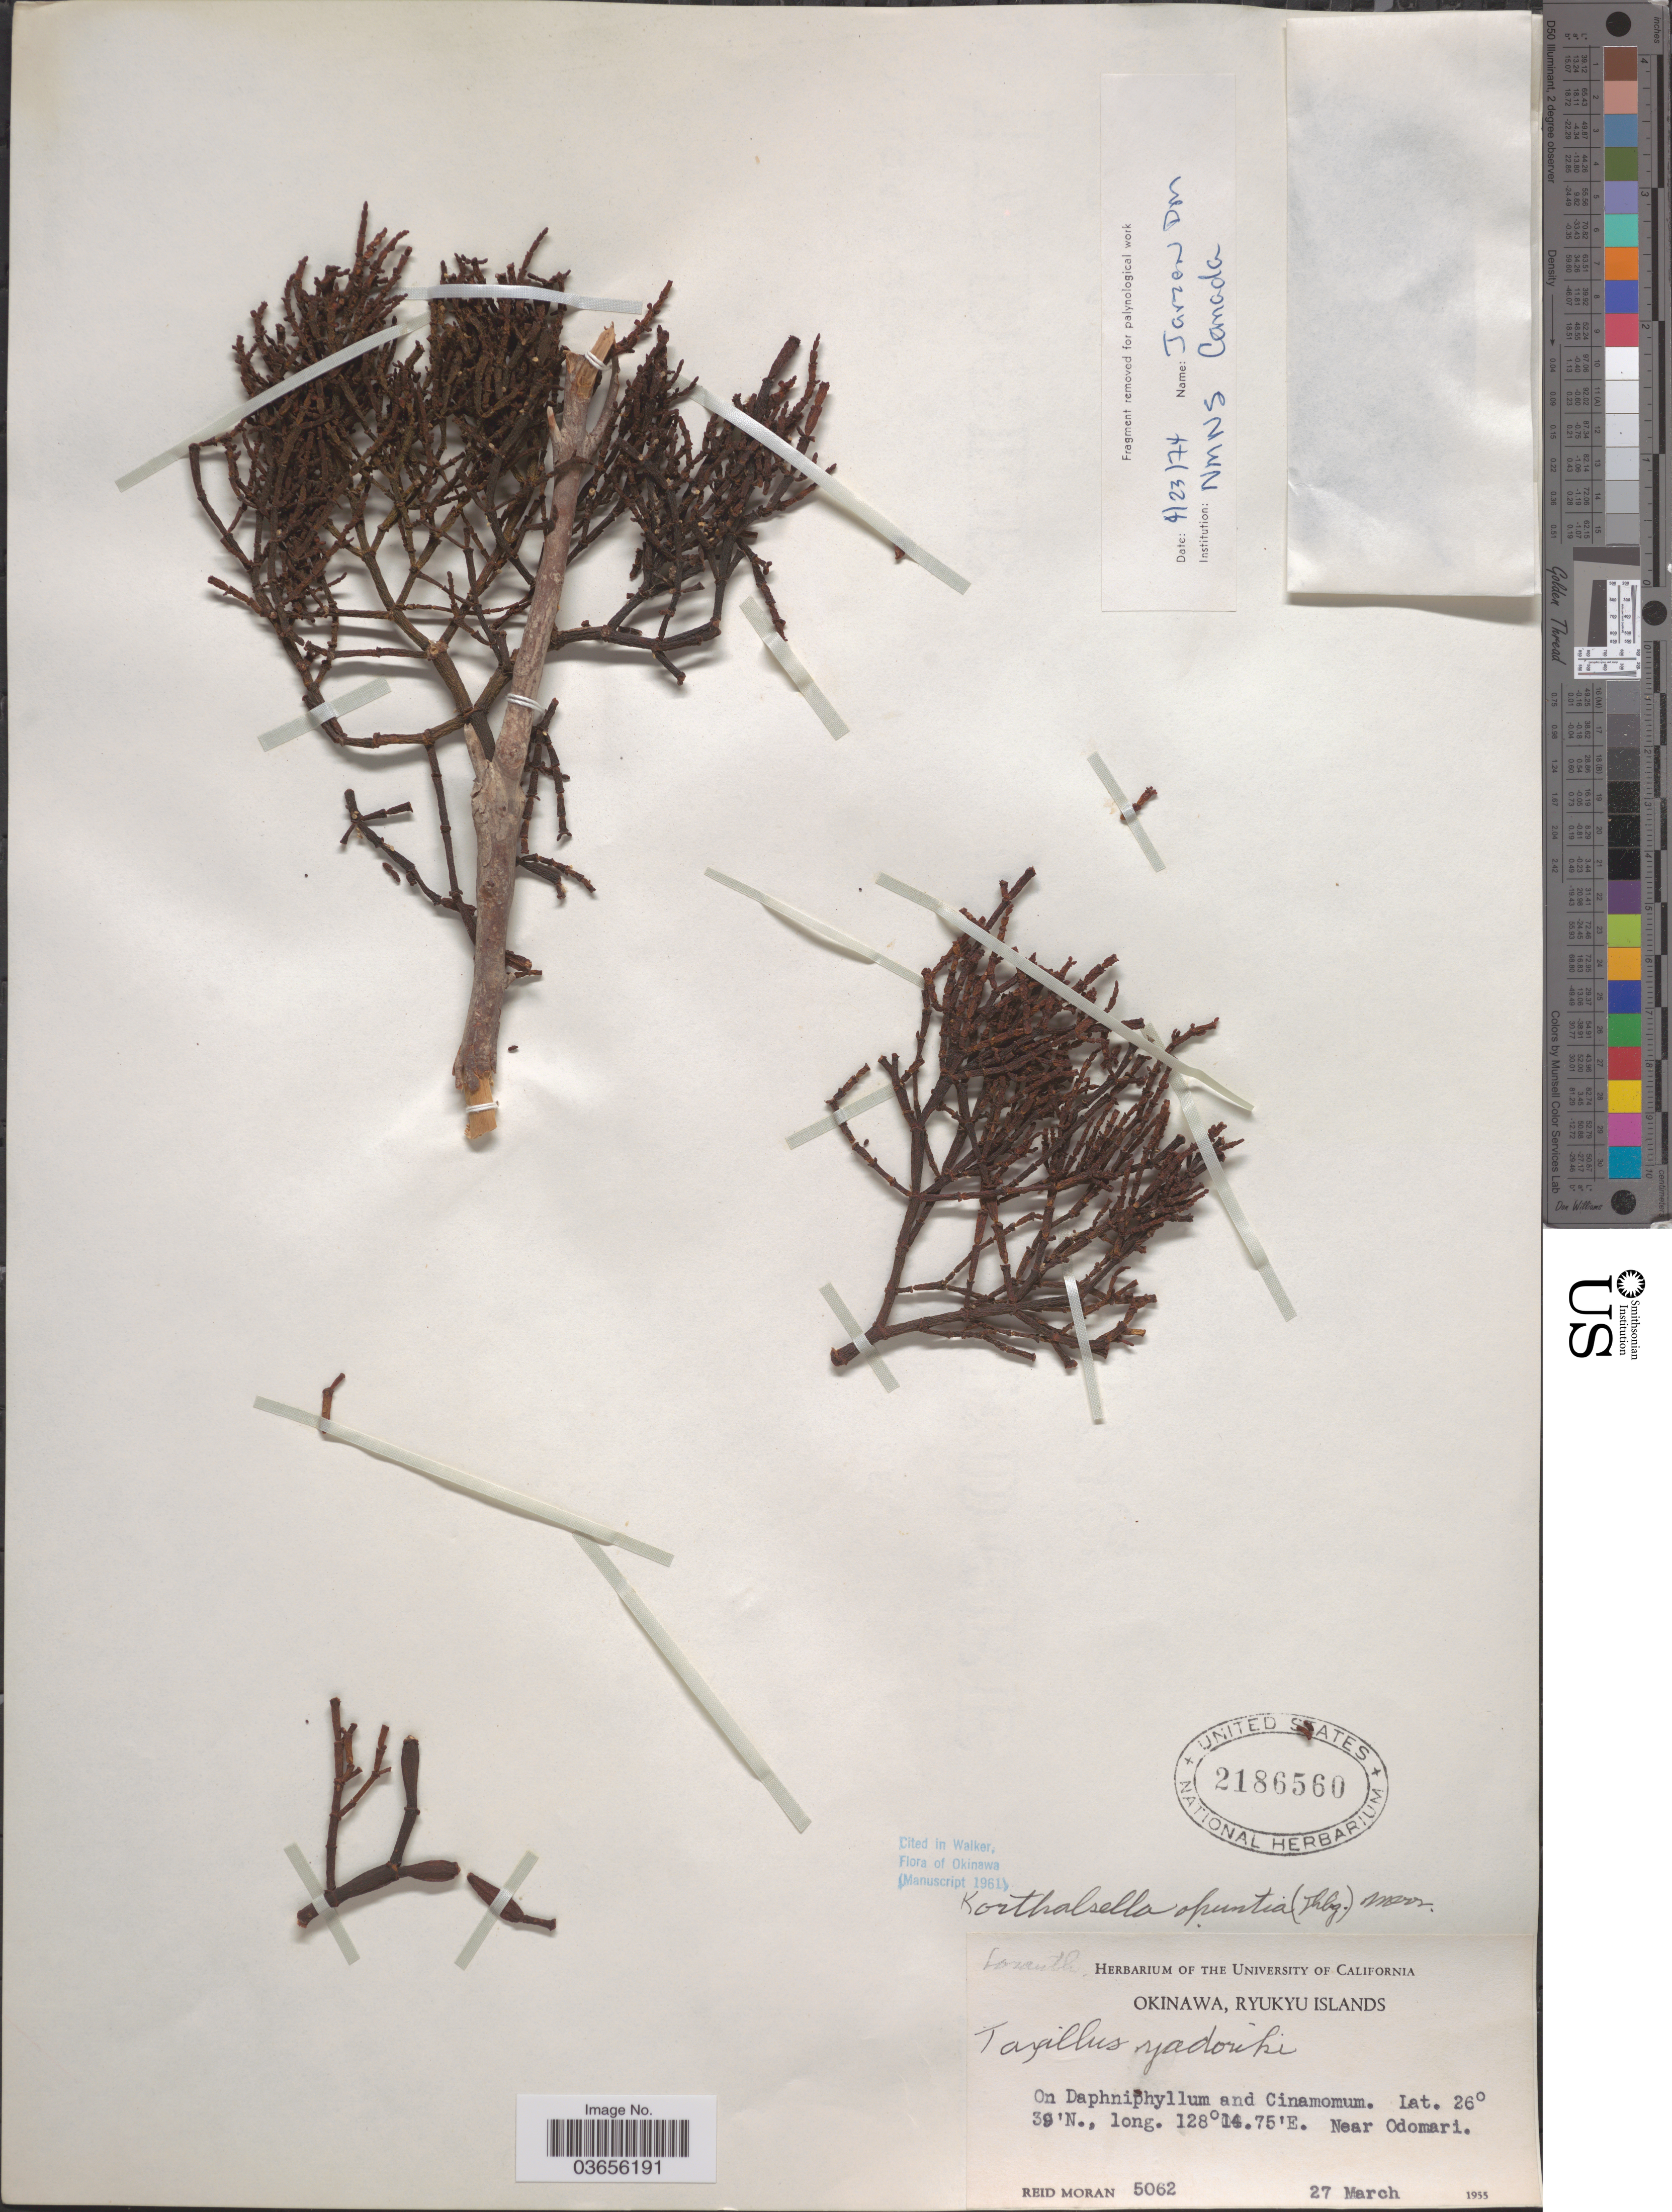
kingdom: Plantae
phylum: Tracheophyta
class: Magnoliopsida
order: Santalales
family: Viscaceae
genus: Korthalsella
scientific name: Korthalsella opuntia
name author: (Thunb.) Merr.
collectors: R. V. Moran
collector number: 5062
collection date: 1935-03-27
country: Japan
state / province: Okinawa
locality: Ryukyu Islands. Near Odomari.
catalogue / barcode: US 2186560